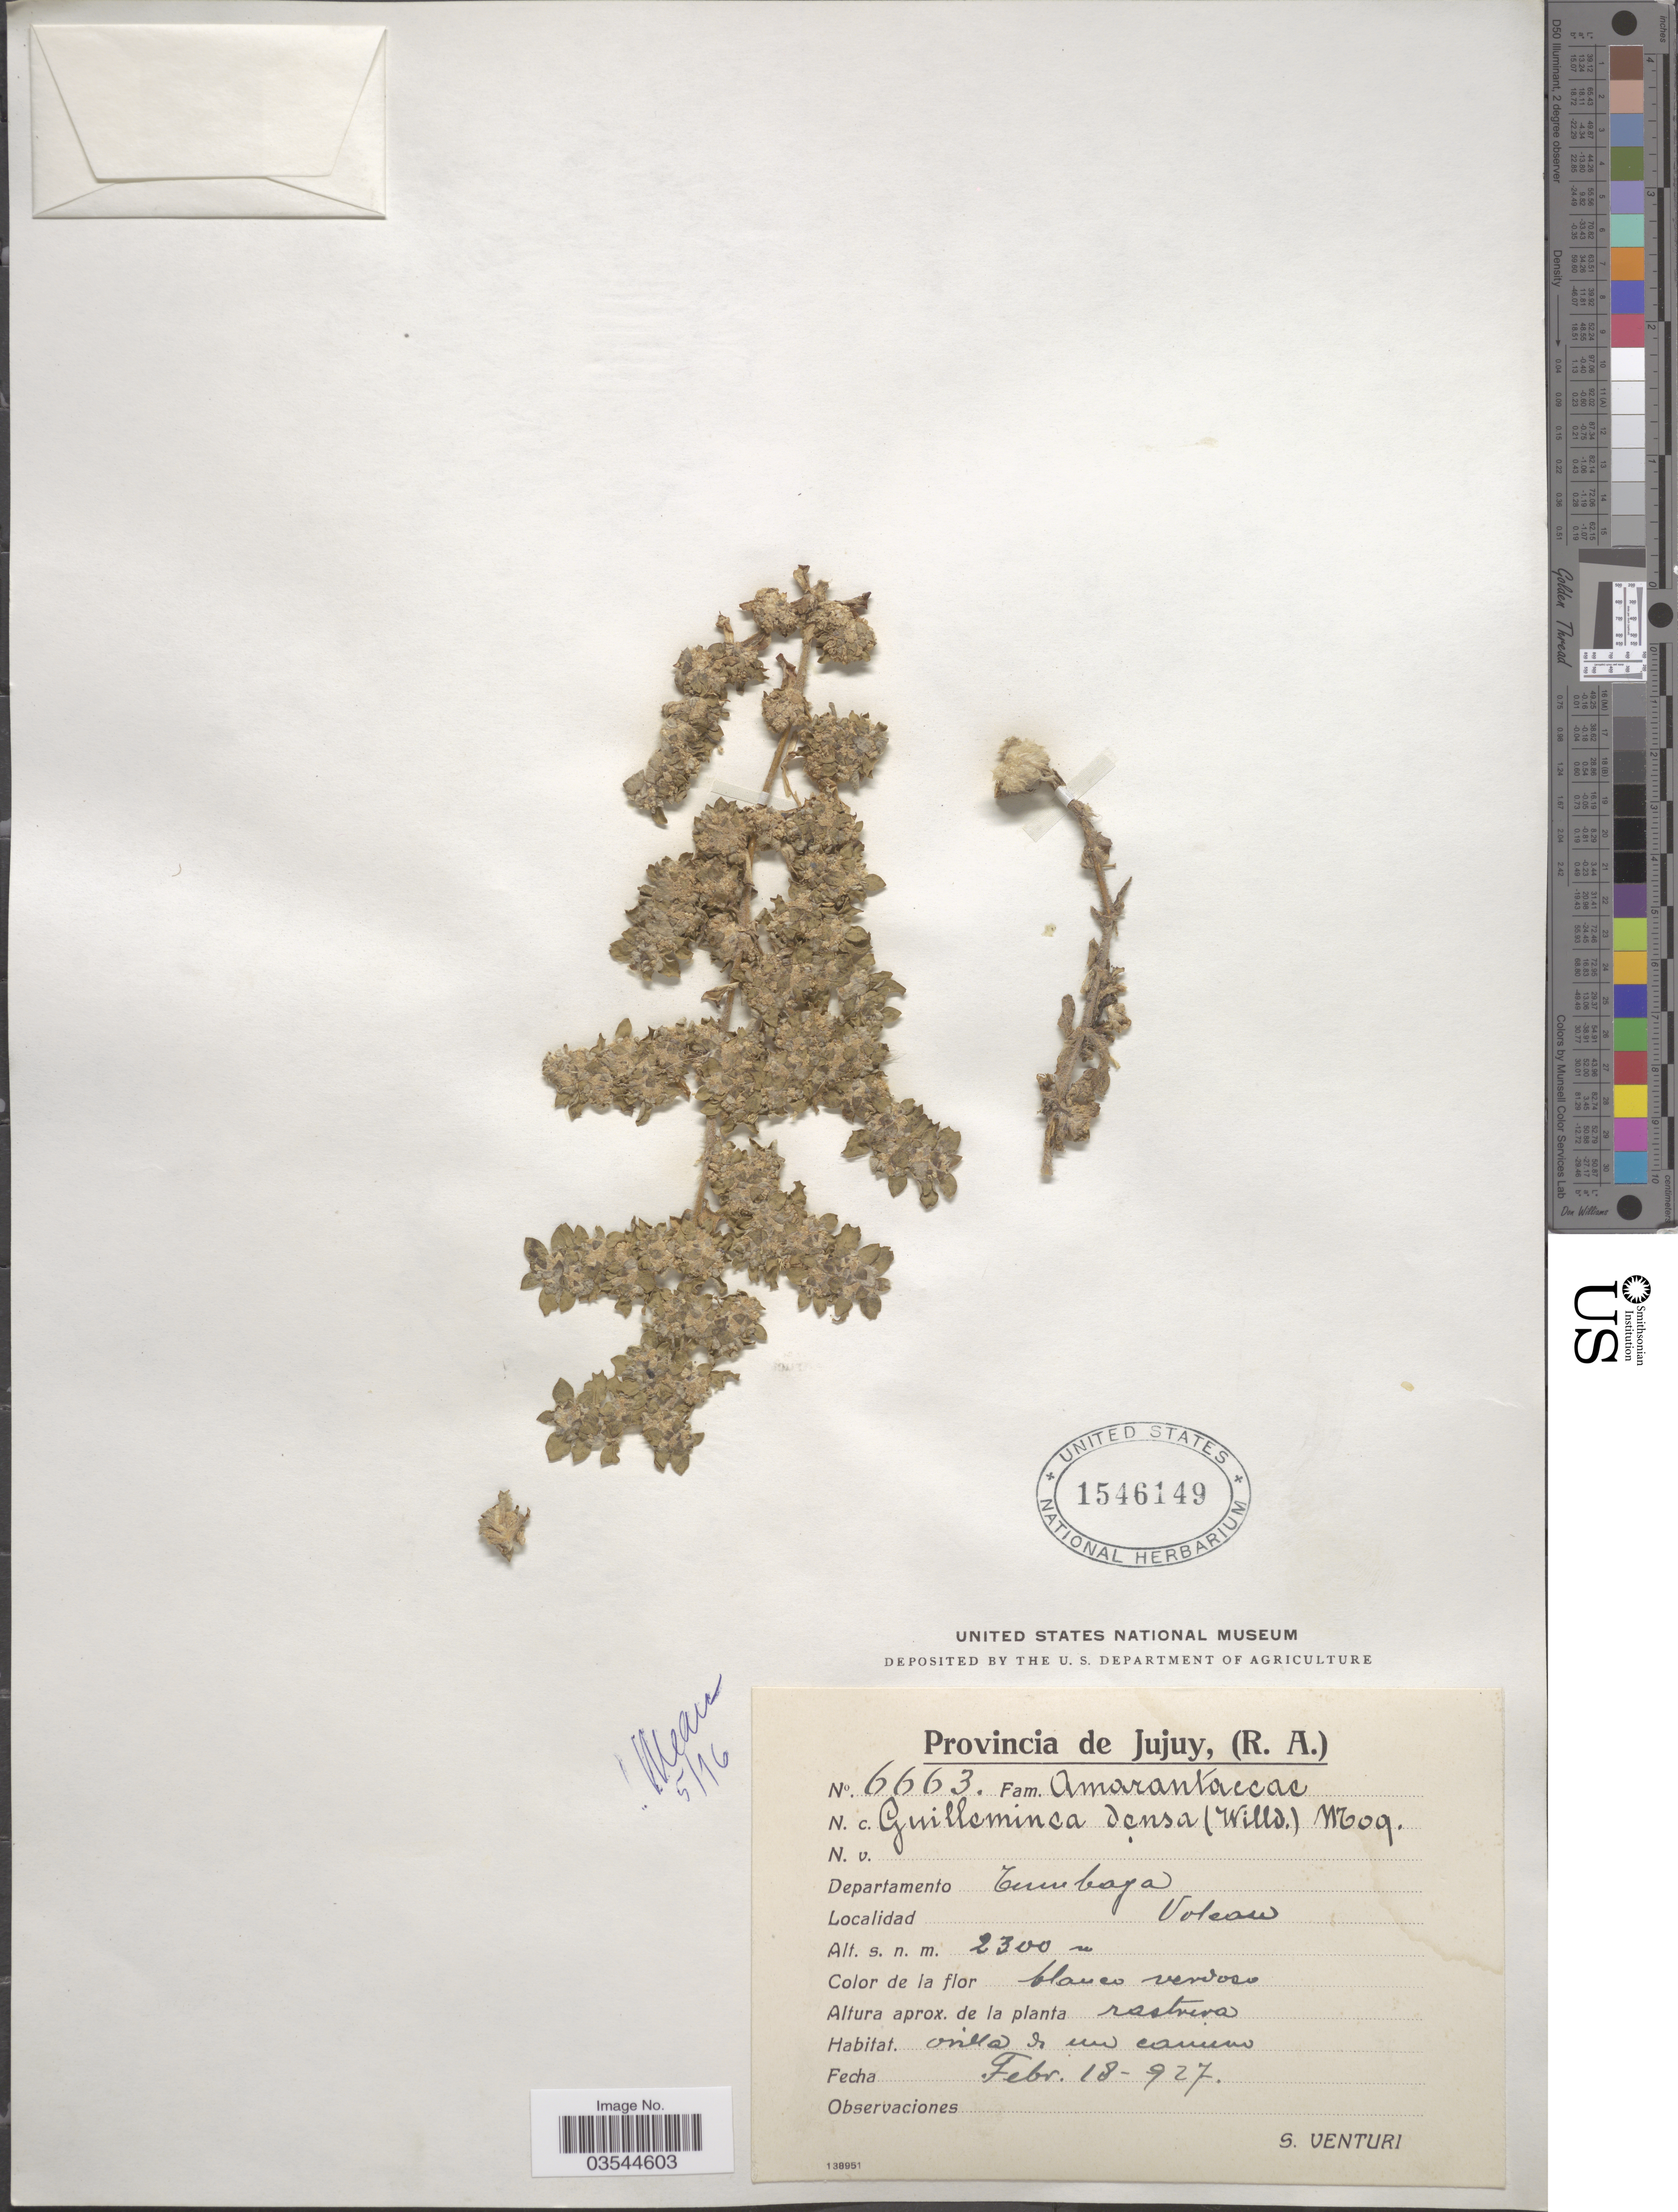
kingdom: Plantae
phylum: Tracheophyta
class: Magnoliopsida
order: Caryophyllales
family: Amaranthaceae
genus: Guilleminea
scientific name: Guilleminea densa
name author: (Humb. & Bonpl. ex Schult.) Moq.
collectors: S. Venturi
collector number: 6663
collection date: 1927-02-18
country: Argentina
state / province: Jujuy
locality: Departamento Tumbaya. Volcan.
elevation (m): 2300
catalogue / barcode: US 1546149